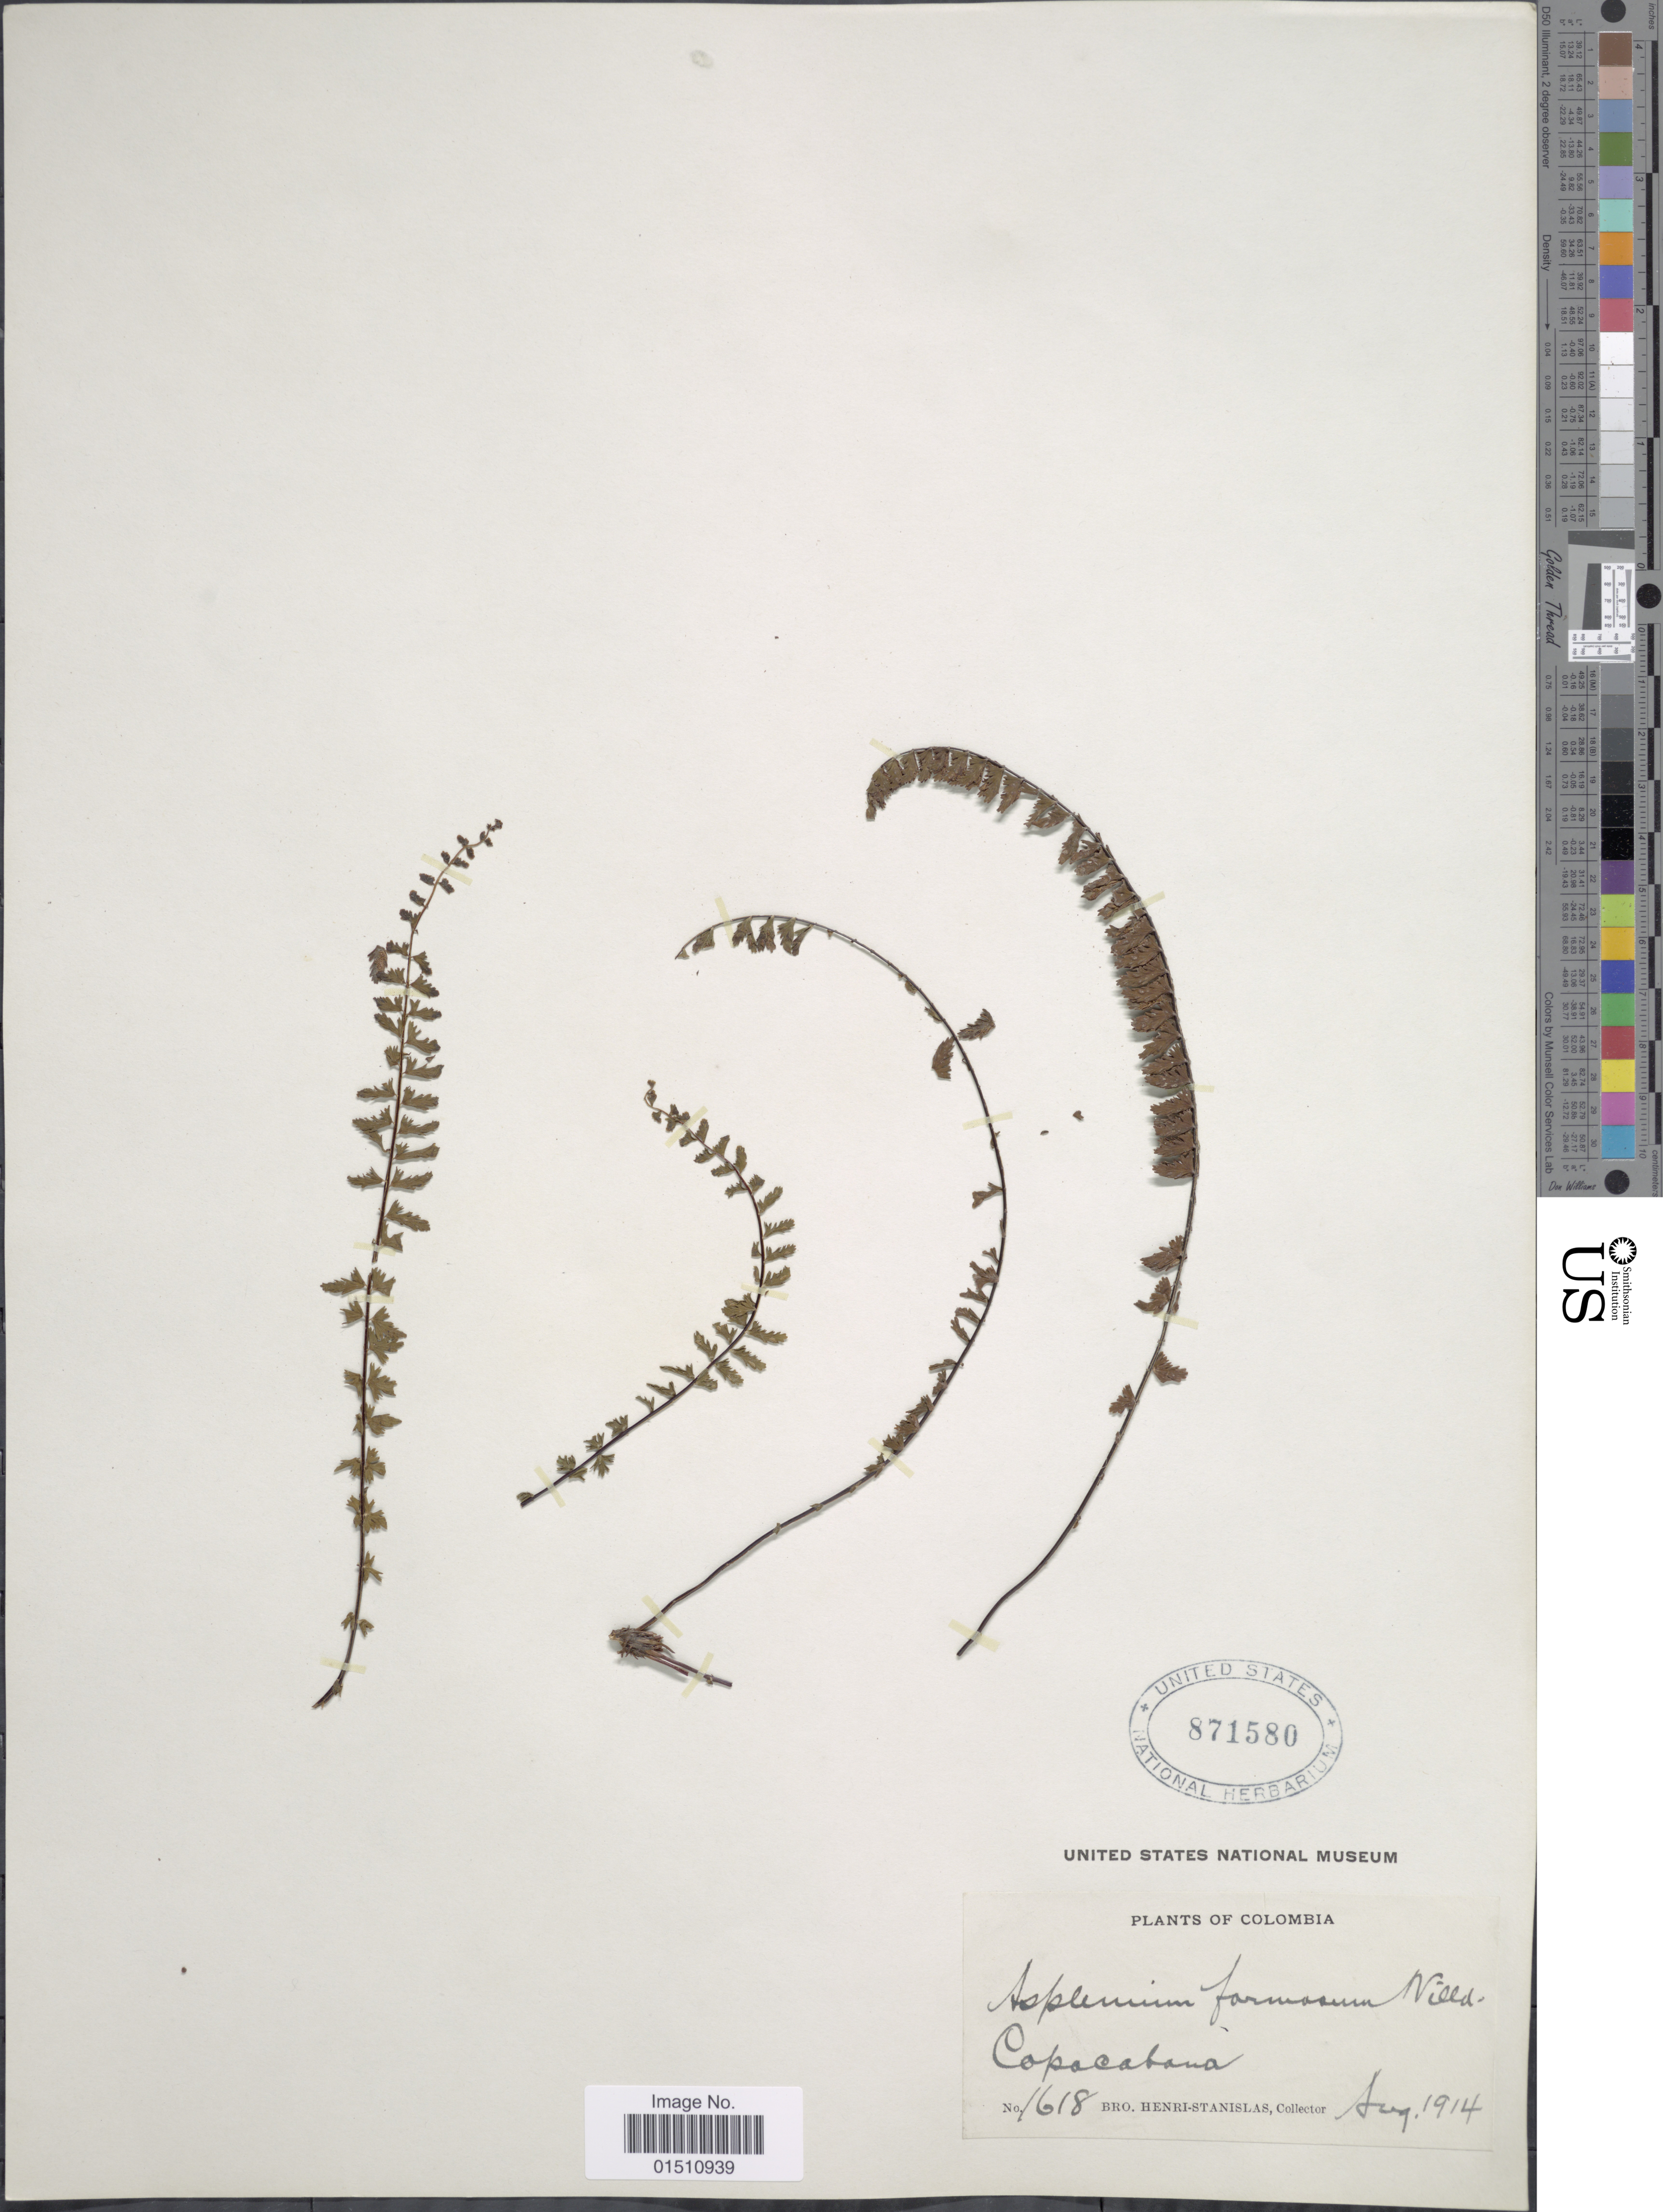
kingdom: Plantae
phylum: Tracheophyta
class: Polypodiopsida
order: Polypodiales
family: Aspleniaceae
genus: Asplenium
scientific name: Asplenium formosum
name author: Willd.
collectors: Henri-Stanislas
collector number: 1618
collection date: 1914-08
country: Colombia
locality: Colombia, Copacabana.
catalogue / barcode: US 871580